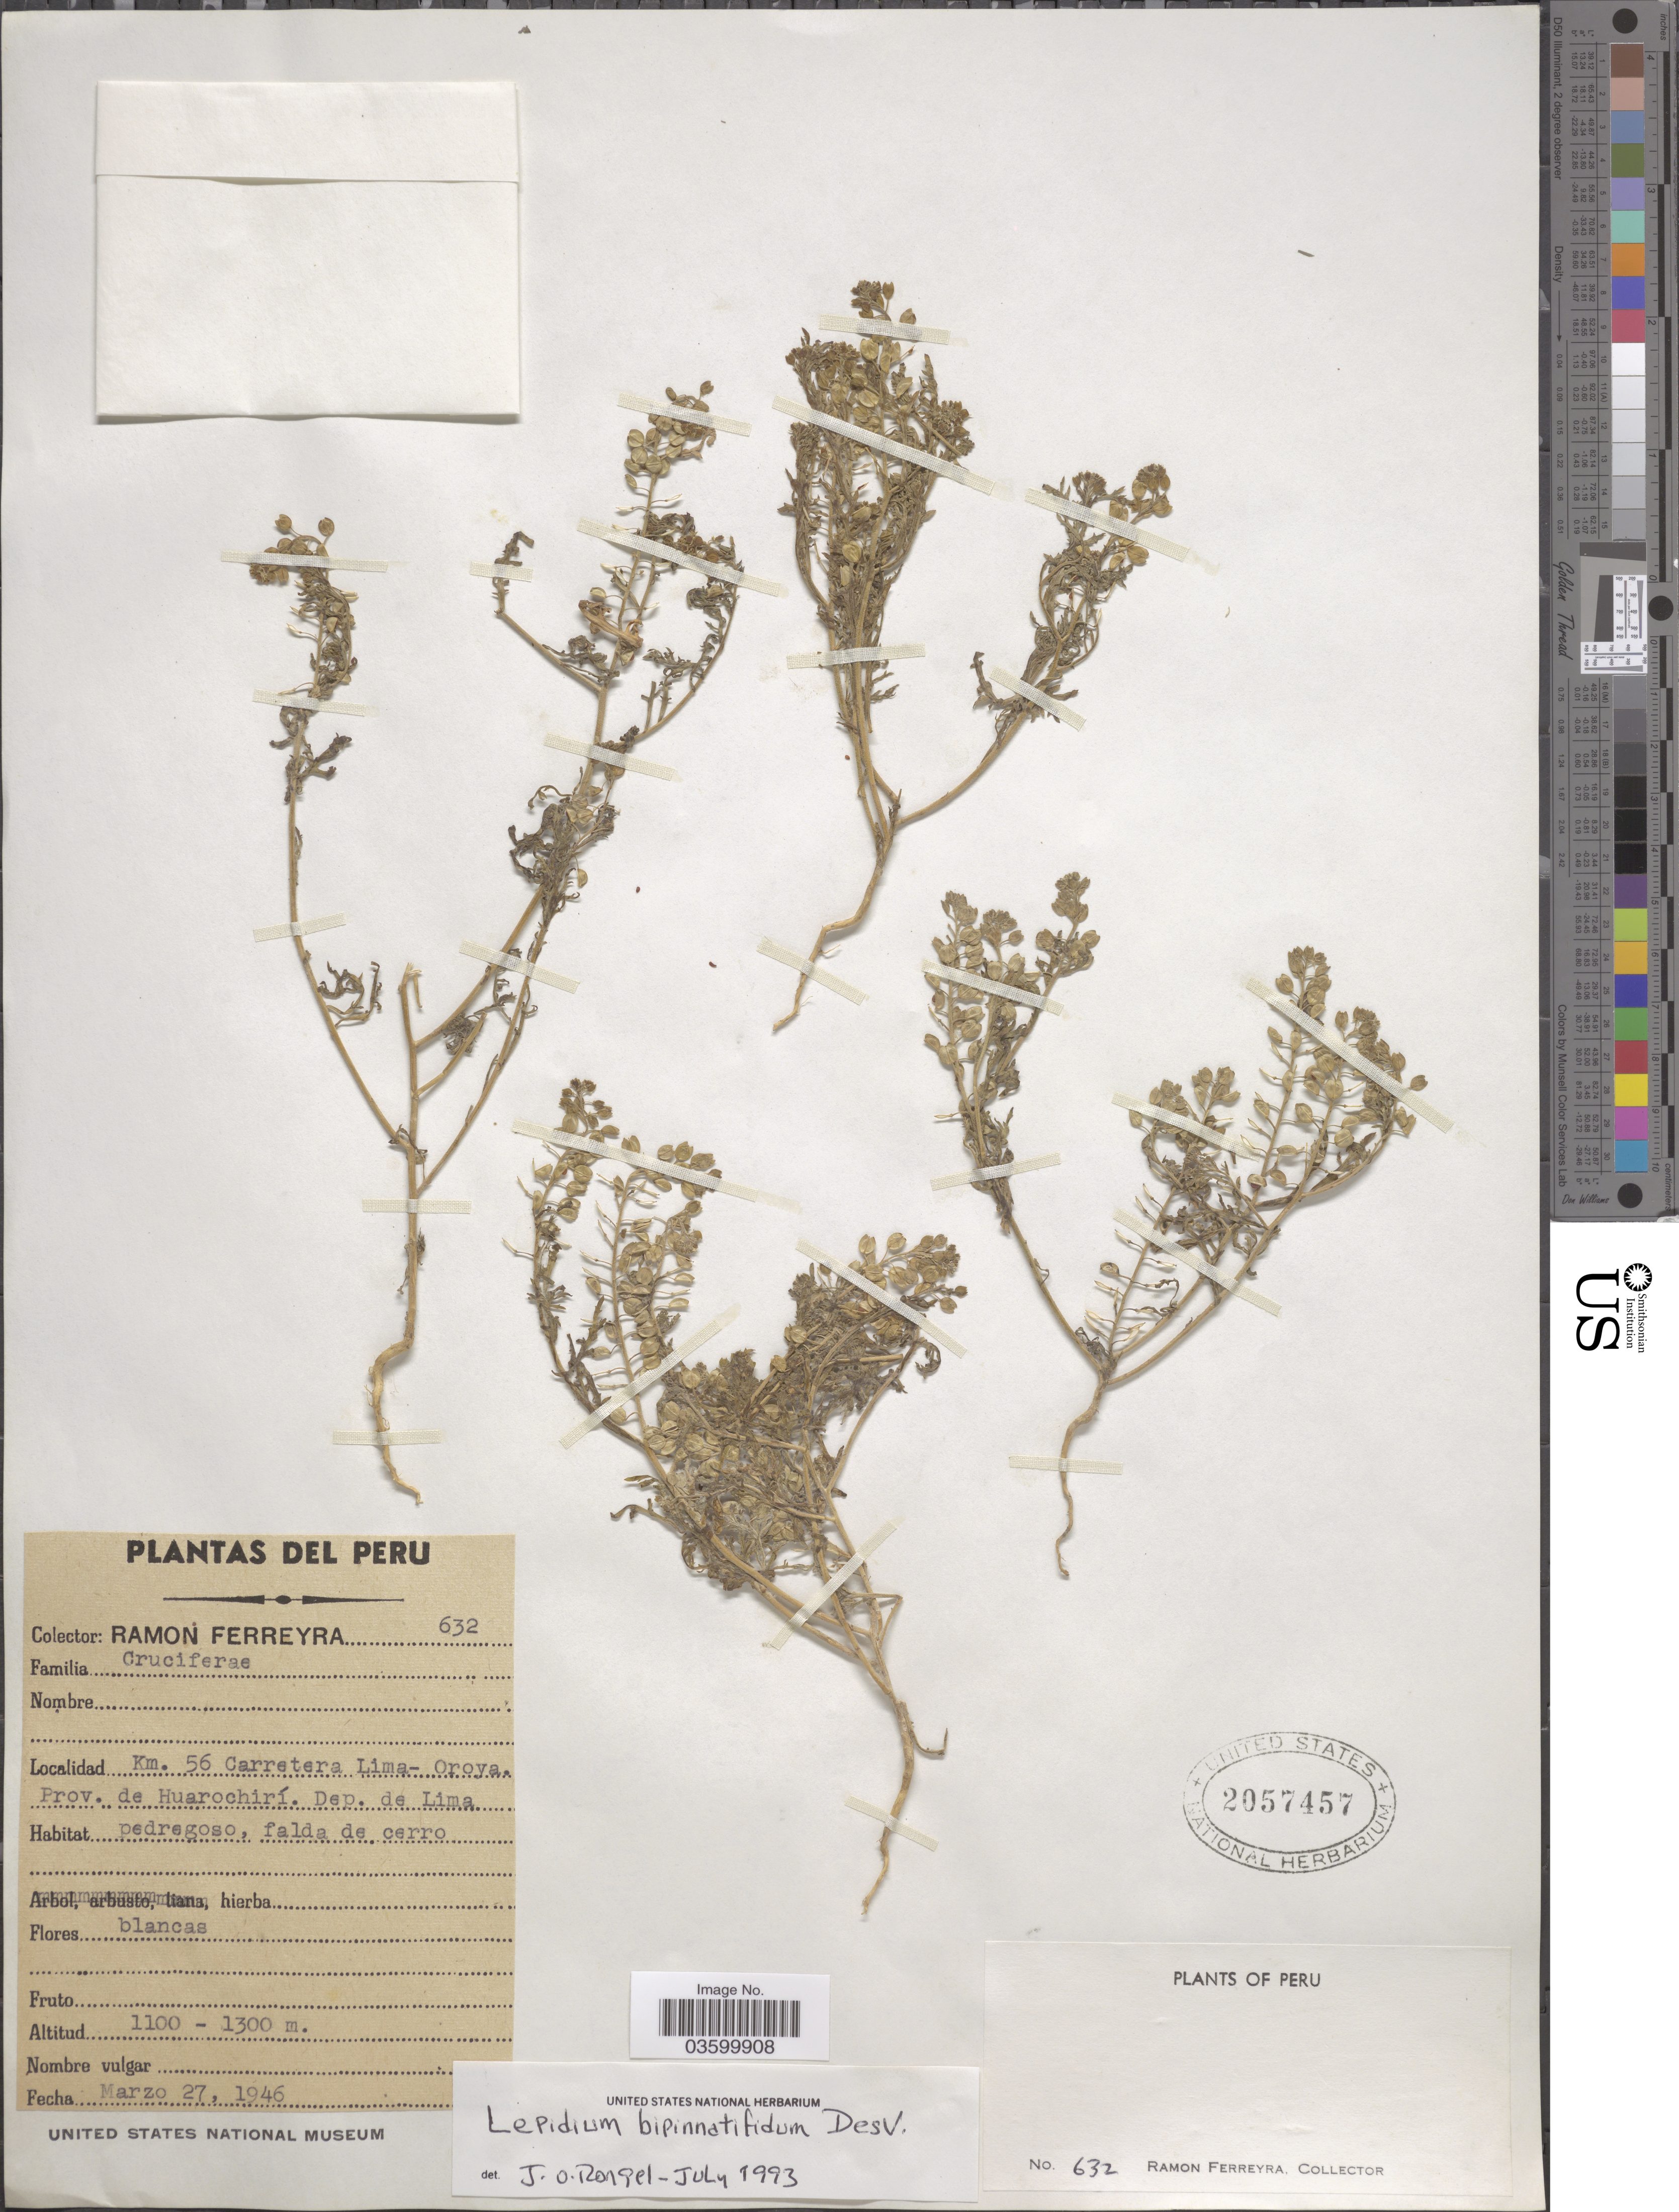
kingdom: Plantae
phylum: Tracheophyta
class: Magnoliopsida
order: Brassicales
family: Brassicaceae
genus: Lepidium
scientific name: Lepidium bipinnatifidum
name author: Desv.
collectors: R. A. Ferreyra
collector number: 632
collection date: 1946-03-27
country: Peru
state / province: Lima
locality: Km. 56 Carretera Lima-Oroya. Prov. de Huarochirí. Dep. de Lima.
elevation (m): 1100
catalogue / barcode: US 2057457